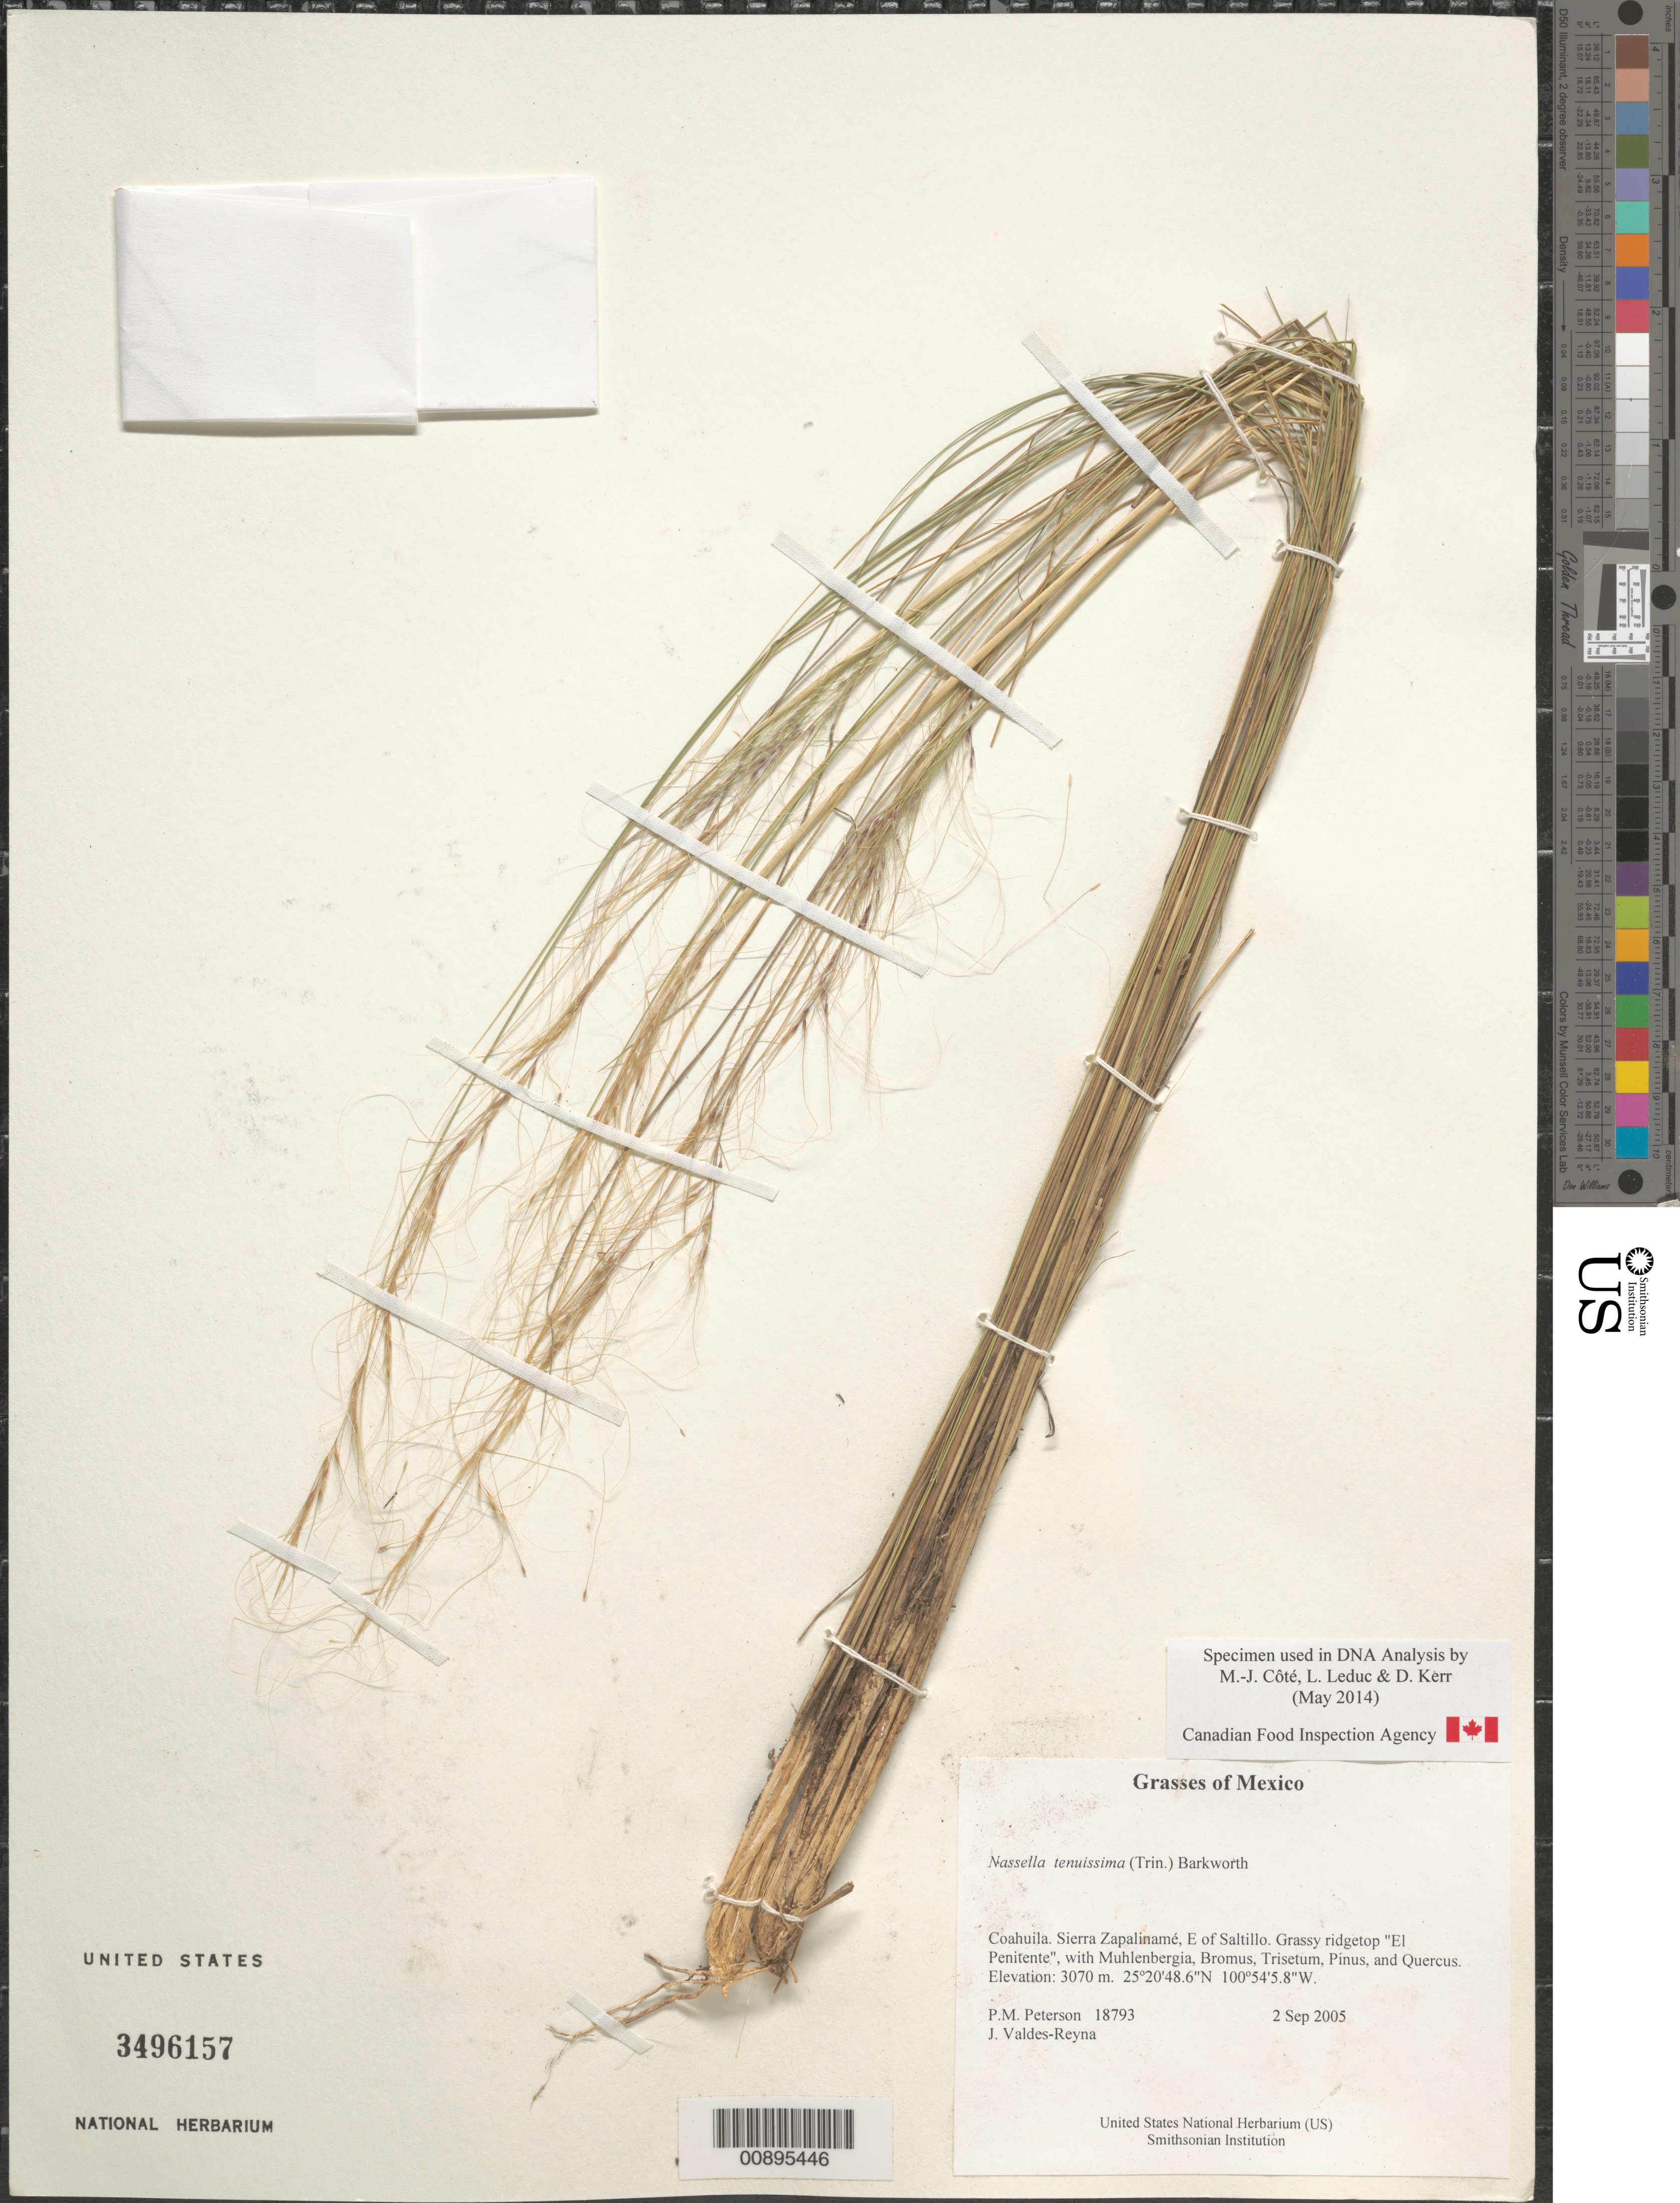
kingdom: Plantae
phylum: Tracheophyta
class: Liliopsida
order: Poales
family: Poaceae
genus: Nassella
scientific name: Nassella tenuissima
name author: (Trin.) Barkworth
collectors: P. M. Peterson & J. Valdés-Reyna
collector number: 18793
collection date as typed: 02 Sep 2005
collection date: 2005-09-02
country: Mexico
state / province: Coahuila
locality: Sierra Zapalinamé, E of Saltillo. Grassy ridgetop "El Penitente", with Muhlenbergia, Bromus, Trisetum, Pinus, and Quercus.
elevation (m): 3070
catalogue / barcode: US 3496157